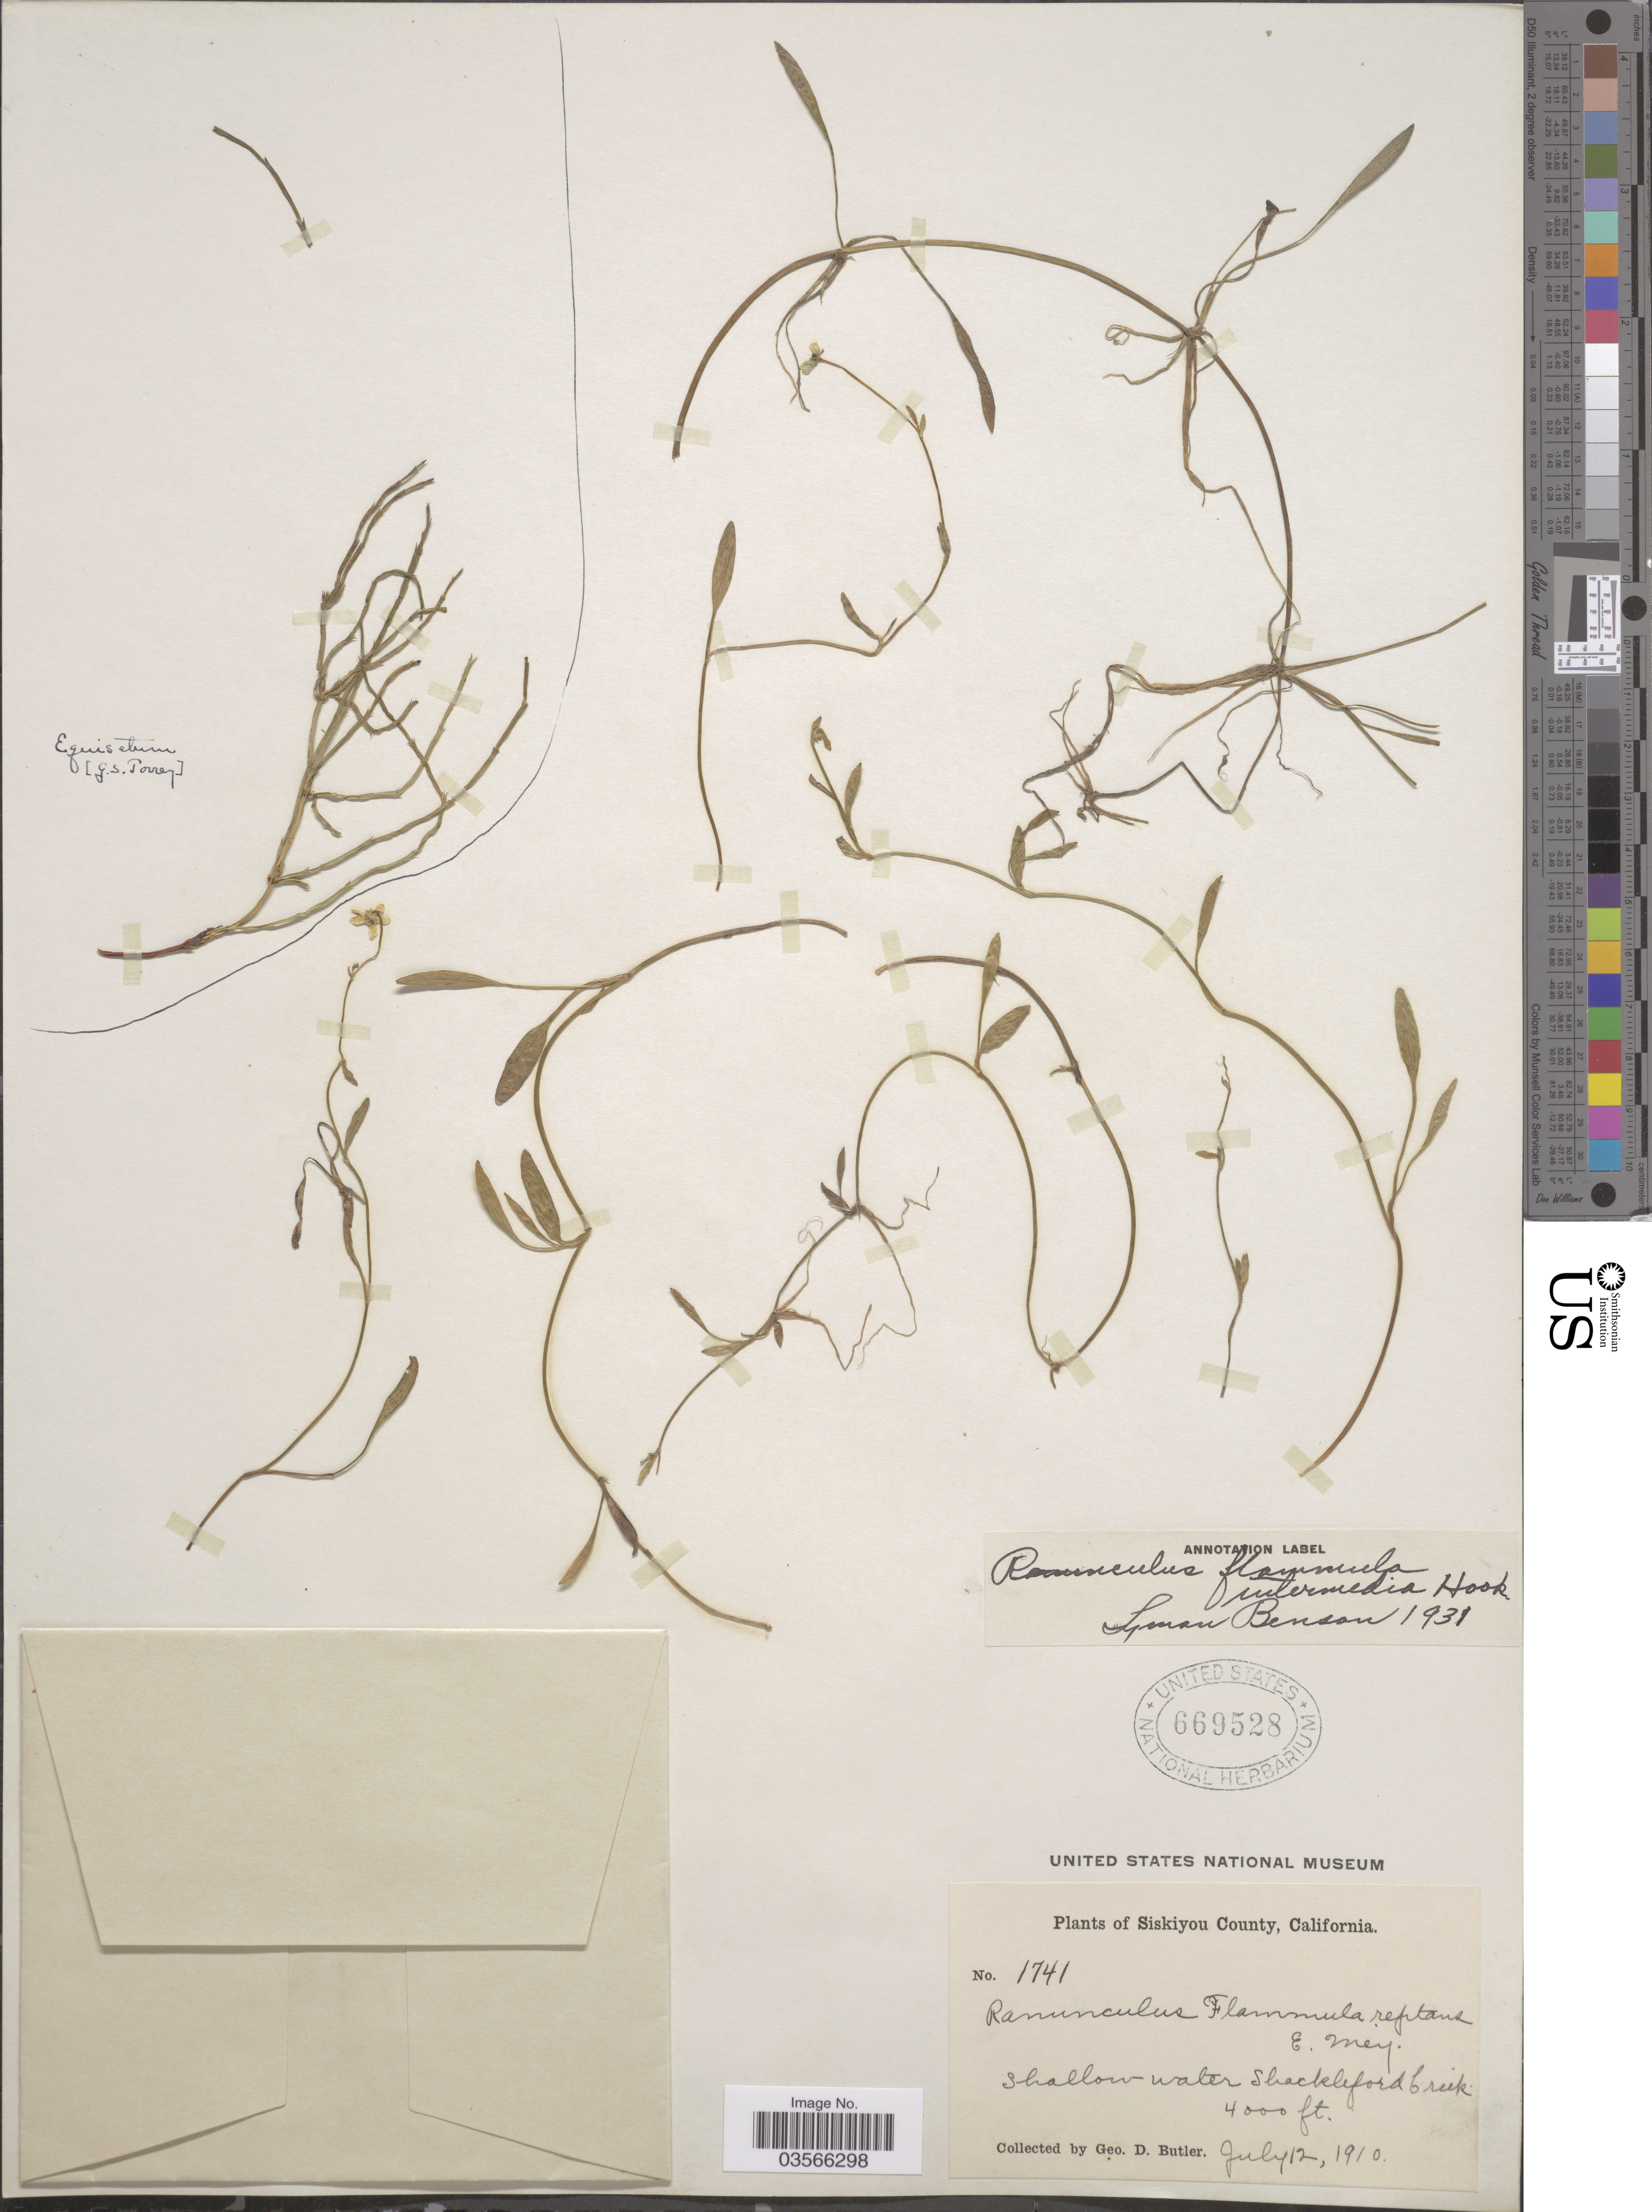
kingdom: Plantae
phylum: Tracheophyta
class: Magnoliopsida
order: Ranunculales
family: Ranunculaceae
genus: Ranunculus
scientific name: Ranunculus flammula var. ovalis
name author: (J.M. Bigelow) L.D. Benson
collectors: G. D. Butler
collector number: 1741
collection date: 1910-07-12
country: United States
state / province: California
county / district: Siskiyou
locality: Siskiyou County. Shackleford Creek.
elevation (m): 1219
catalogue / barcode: US 669528